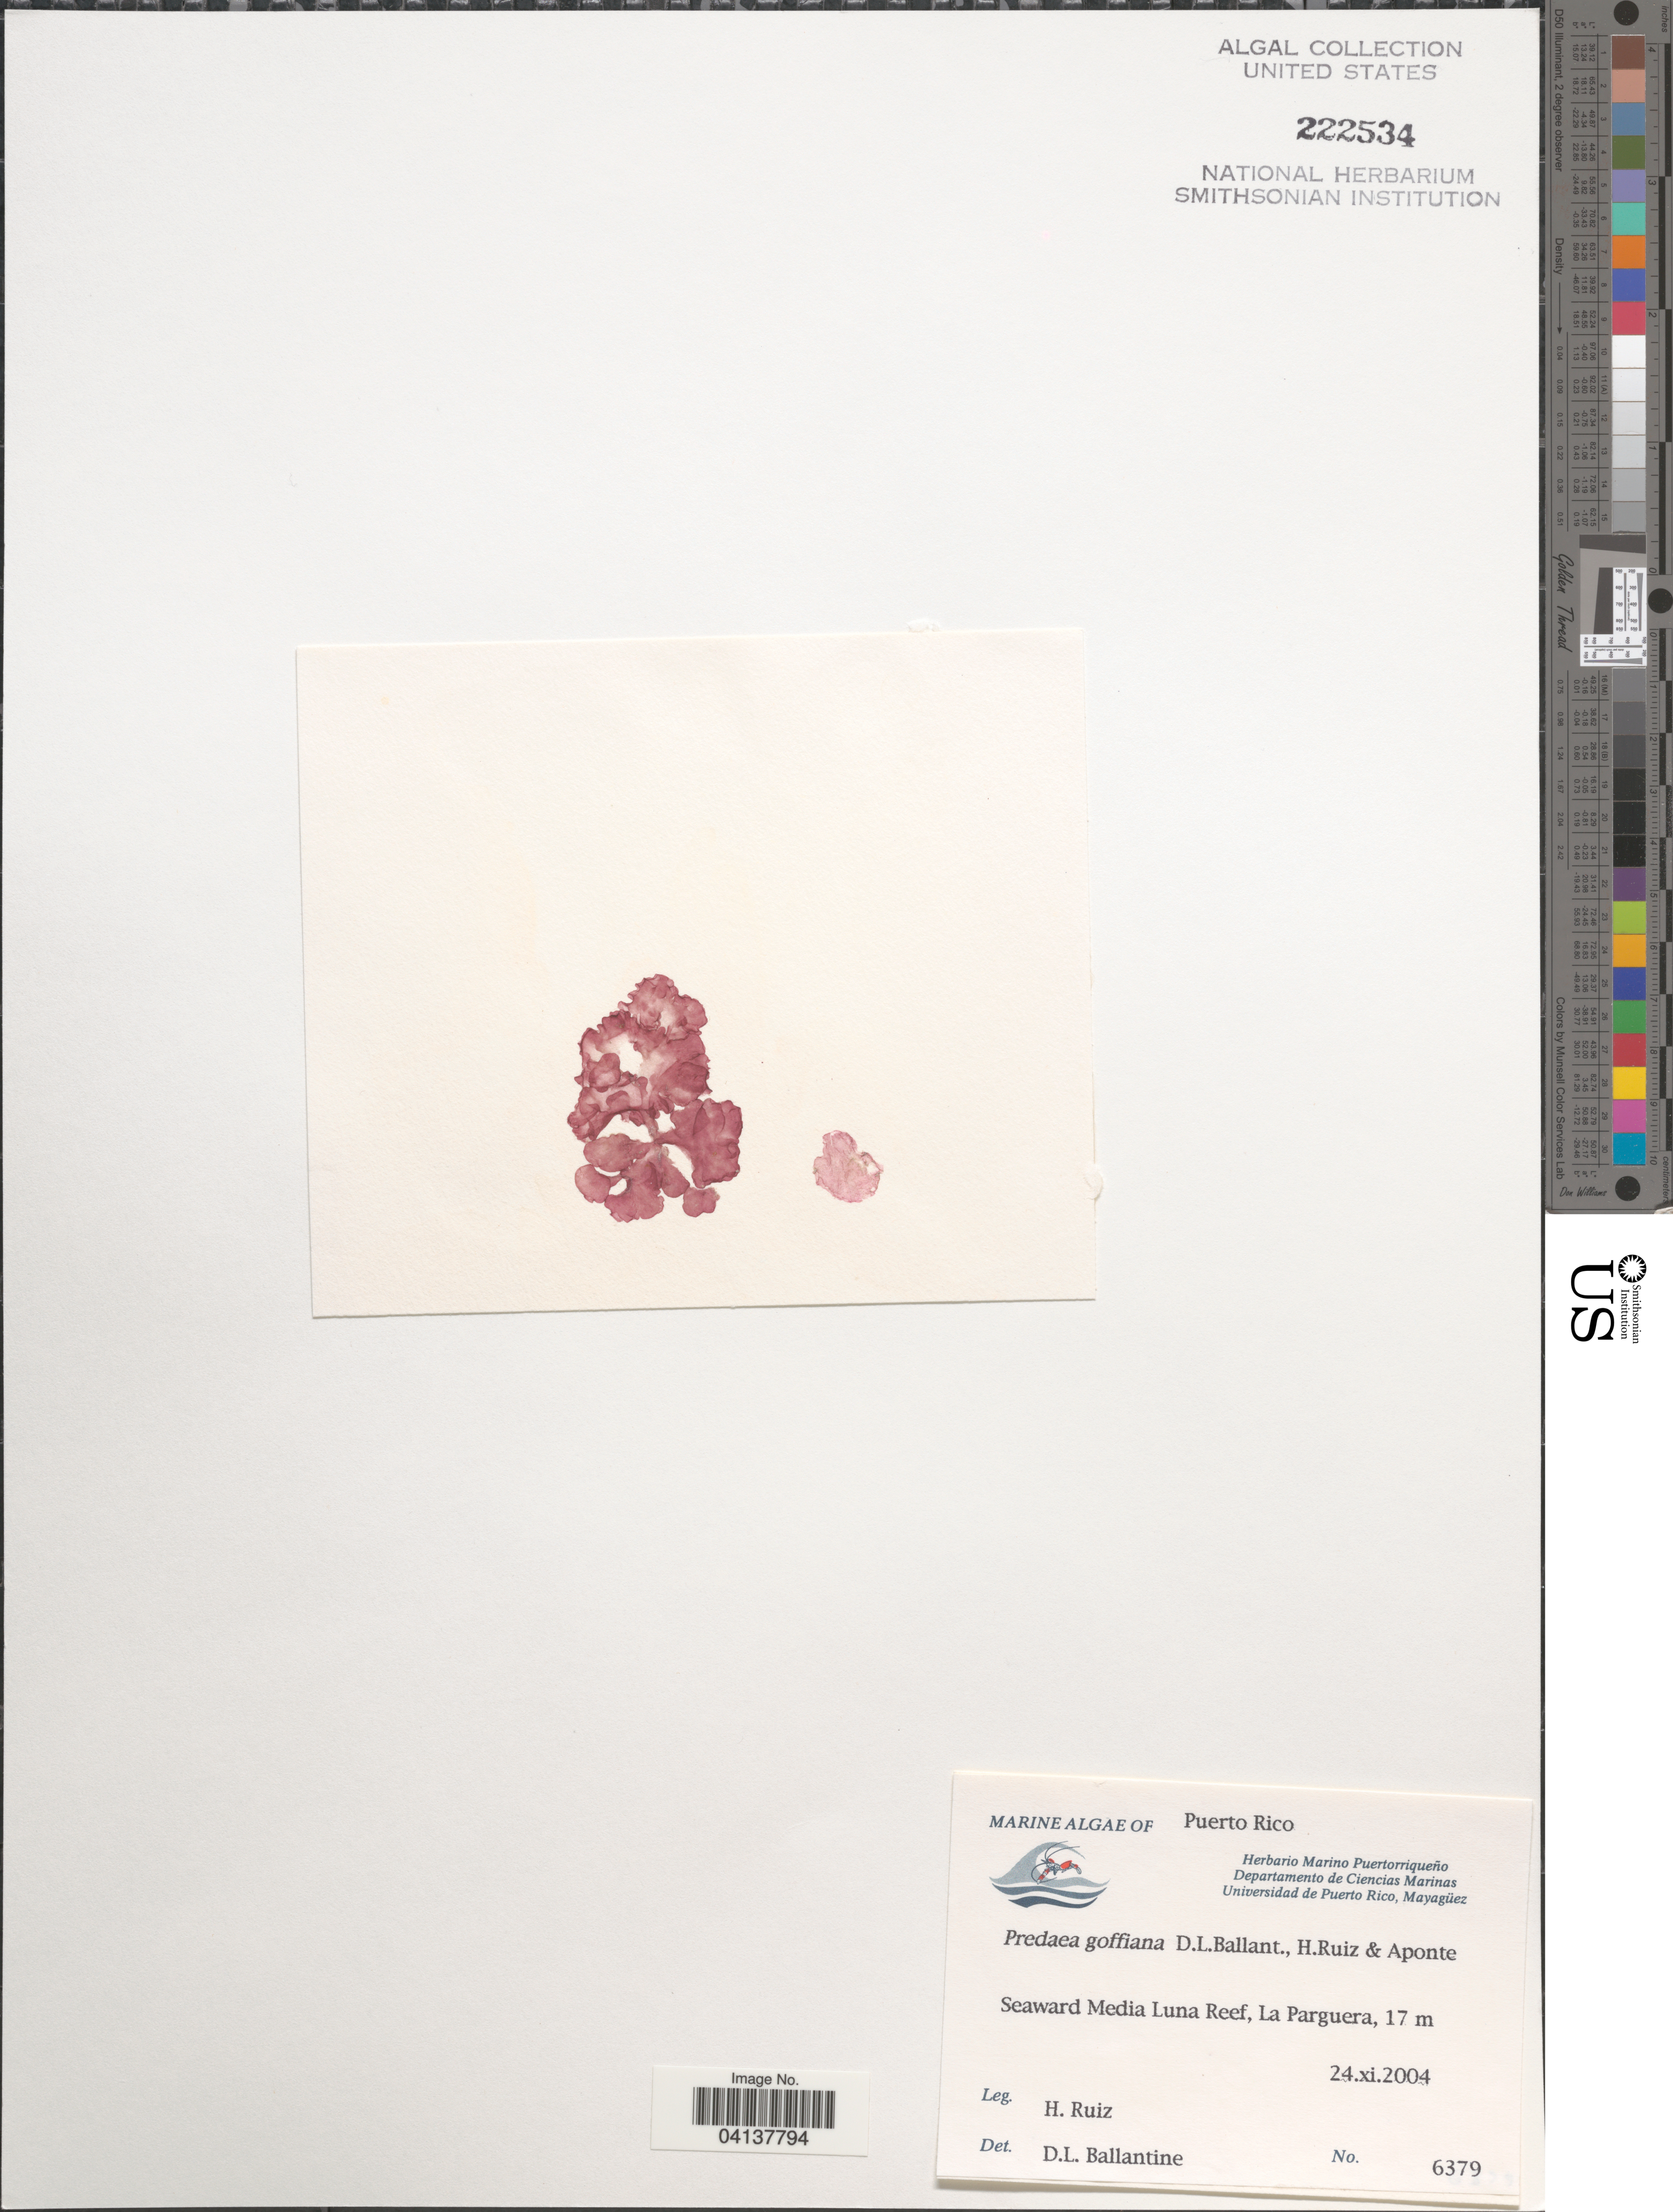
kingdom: Plantae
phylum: Rhodophyta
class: Florideophyceae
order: Nemastomatales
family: Nemastomataceae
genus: Predaea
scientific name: Predaea goffiana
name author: D.L. Ballant. et al.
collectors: H. Ruiz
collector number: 6379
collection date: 2004-11-24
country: Puerto Rico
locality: Seaward Media Luna Reef, La Parguera.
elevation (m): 17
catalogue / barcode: US 222534